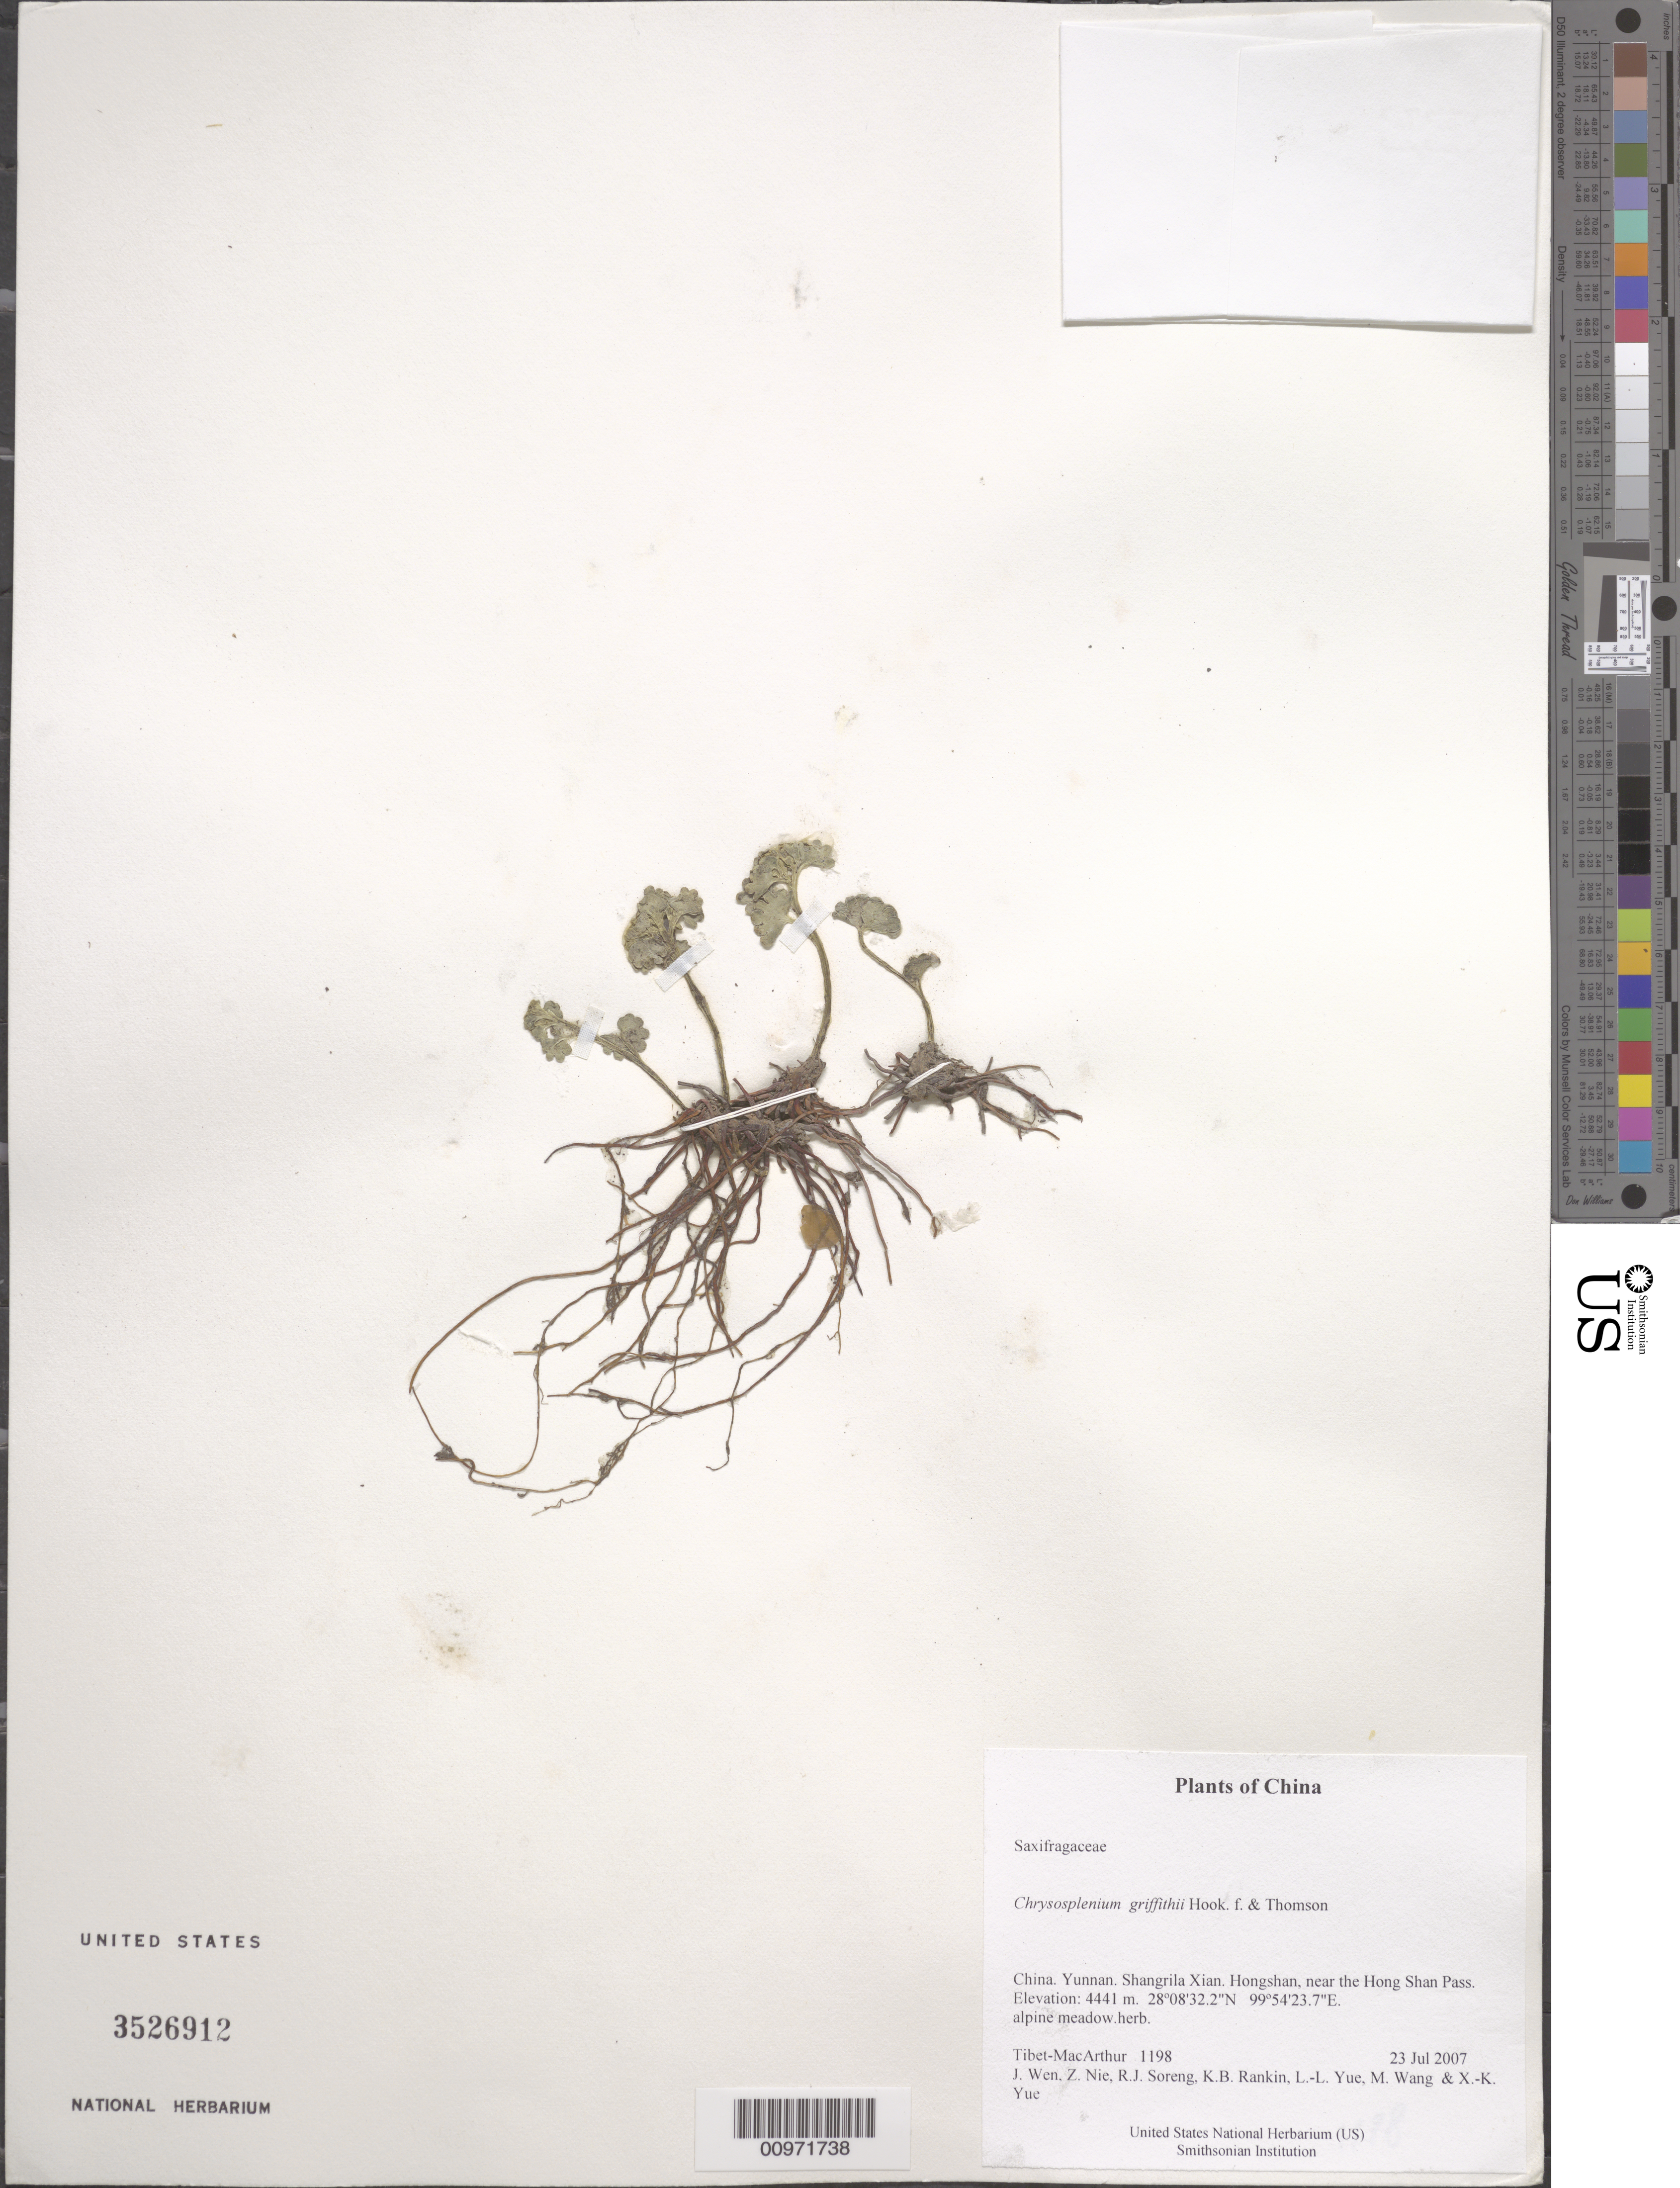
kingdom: Plantae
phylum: Tracheophyta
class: Magnoliopsida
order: Saxifragales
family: Saxifragaceae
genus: Chrysosplenium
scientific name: Chrysosplenium griffithii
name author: Hook. f. & Thomson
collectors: Tibet-MacArthur, J. Wen, Z. Nie, R. J. Soreng, K. Rankin, L. Yue, M. Wang & X. Yue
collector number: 1198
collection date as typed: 23 Jul 2007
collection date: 2007-07-23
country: China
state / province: Yunnan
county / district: Shangrila Xian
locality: Hongshan, near the Hong Shan Pass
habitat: alpine meadow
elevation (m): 4441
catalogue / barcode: US 3526912